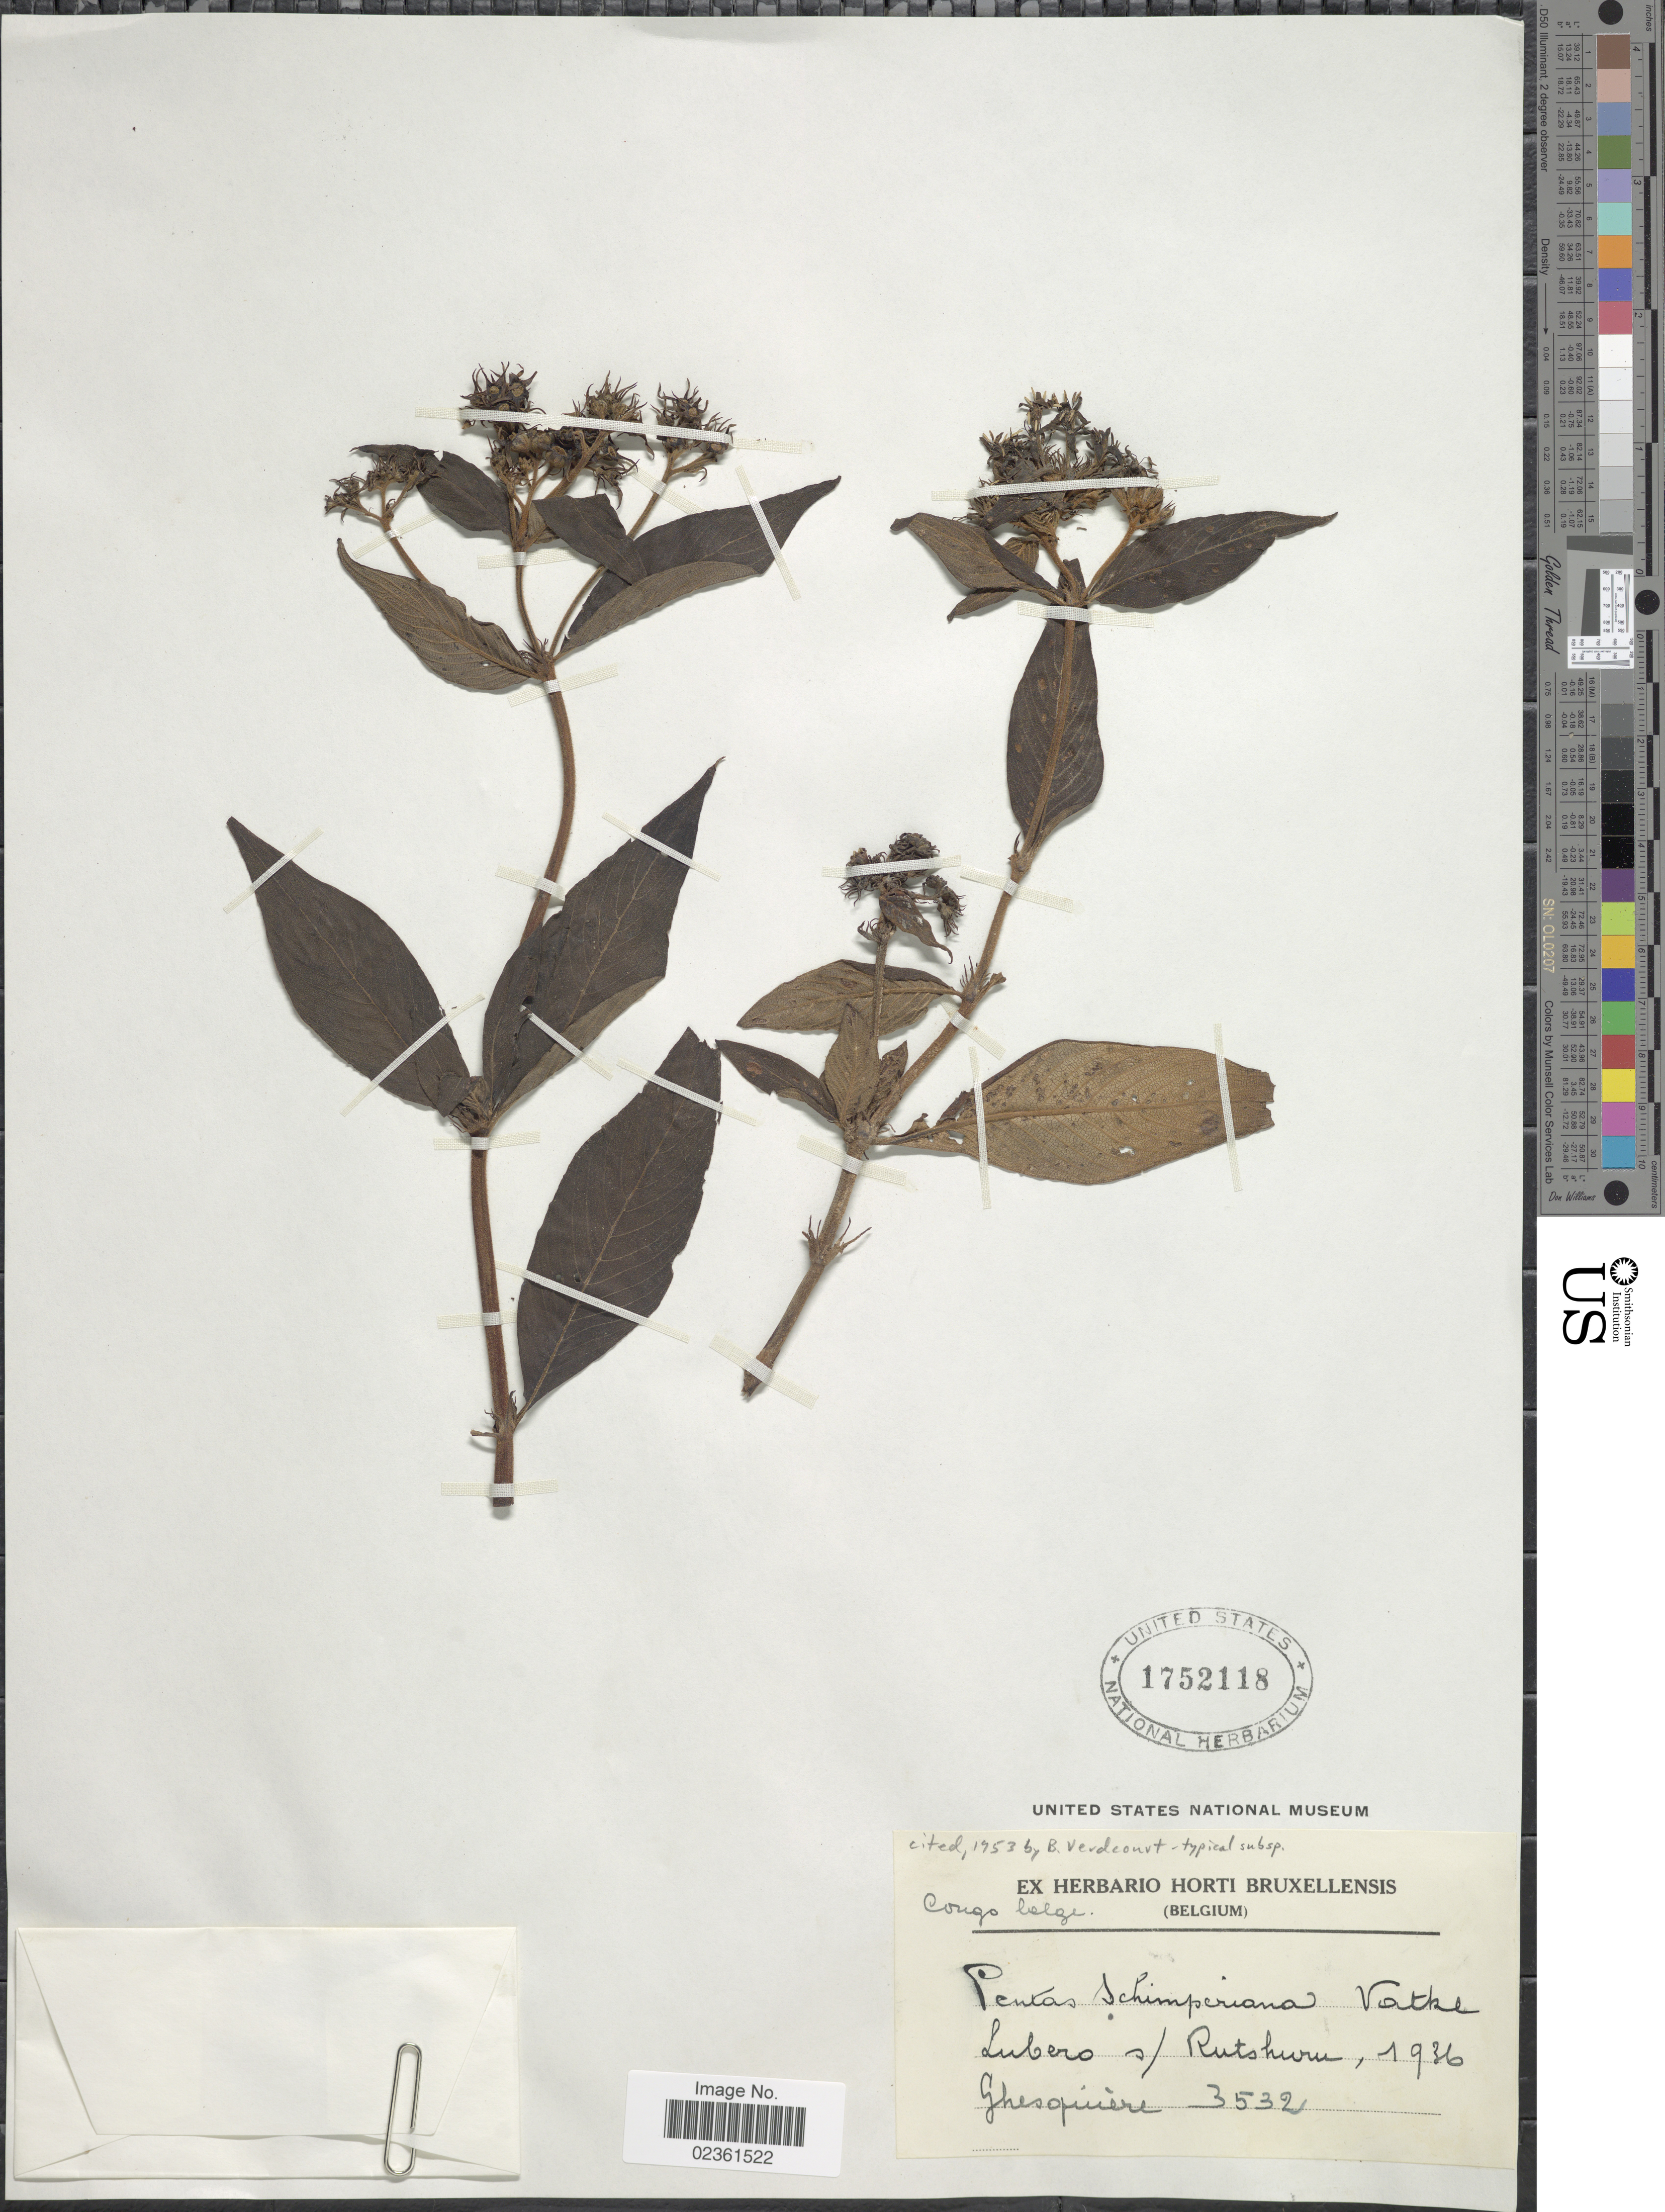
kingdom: Plantae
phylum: Tracheophyta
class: Magnoliopsida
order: Gentianales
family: Rubiaceae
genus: Pentas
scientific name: Pentas schimperiana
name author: Vatke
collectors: Ghesquière.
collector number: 3532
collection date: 1936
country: Congo, Democratic Republic of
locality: Congo Belge, Lubero s/ Rutshuru.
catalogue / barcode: US 1752118